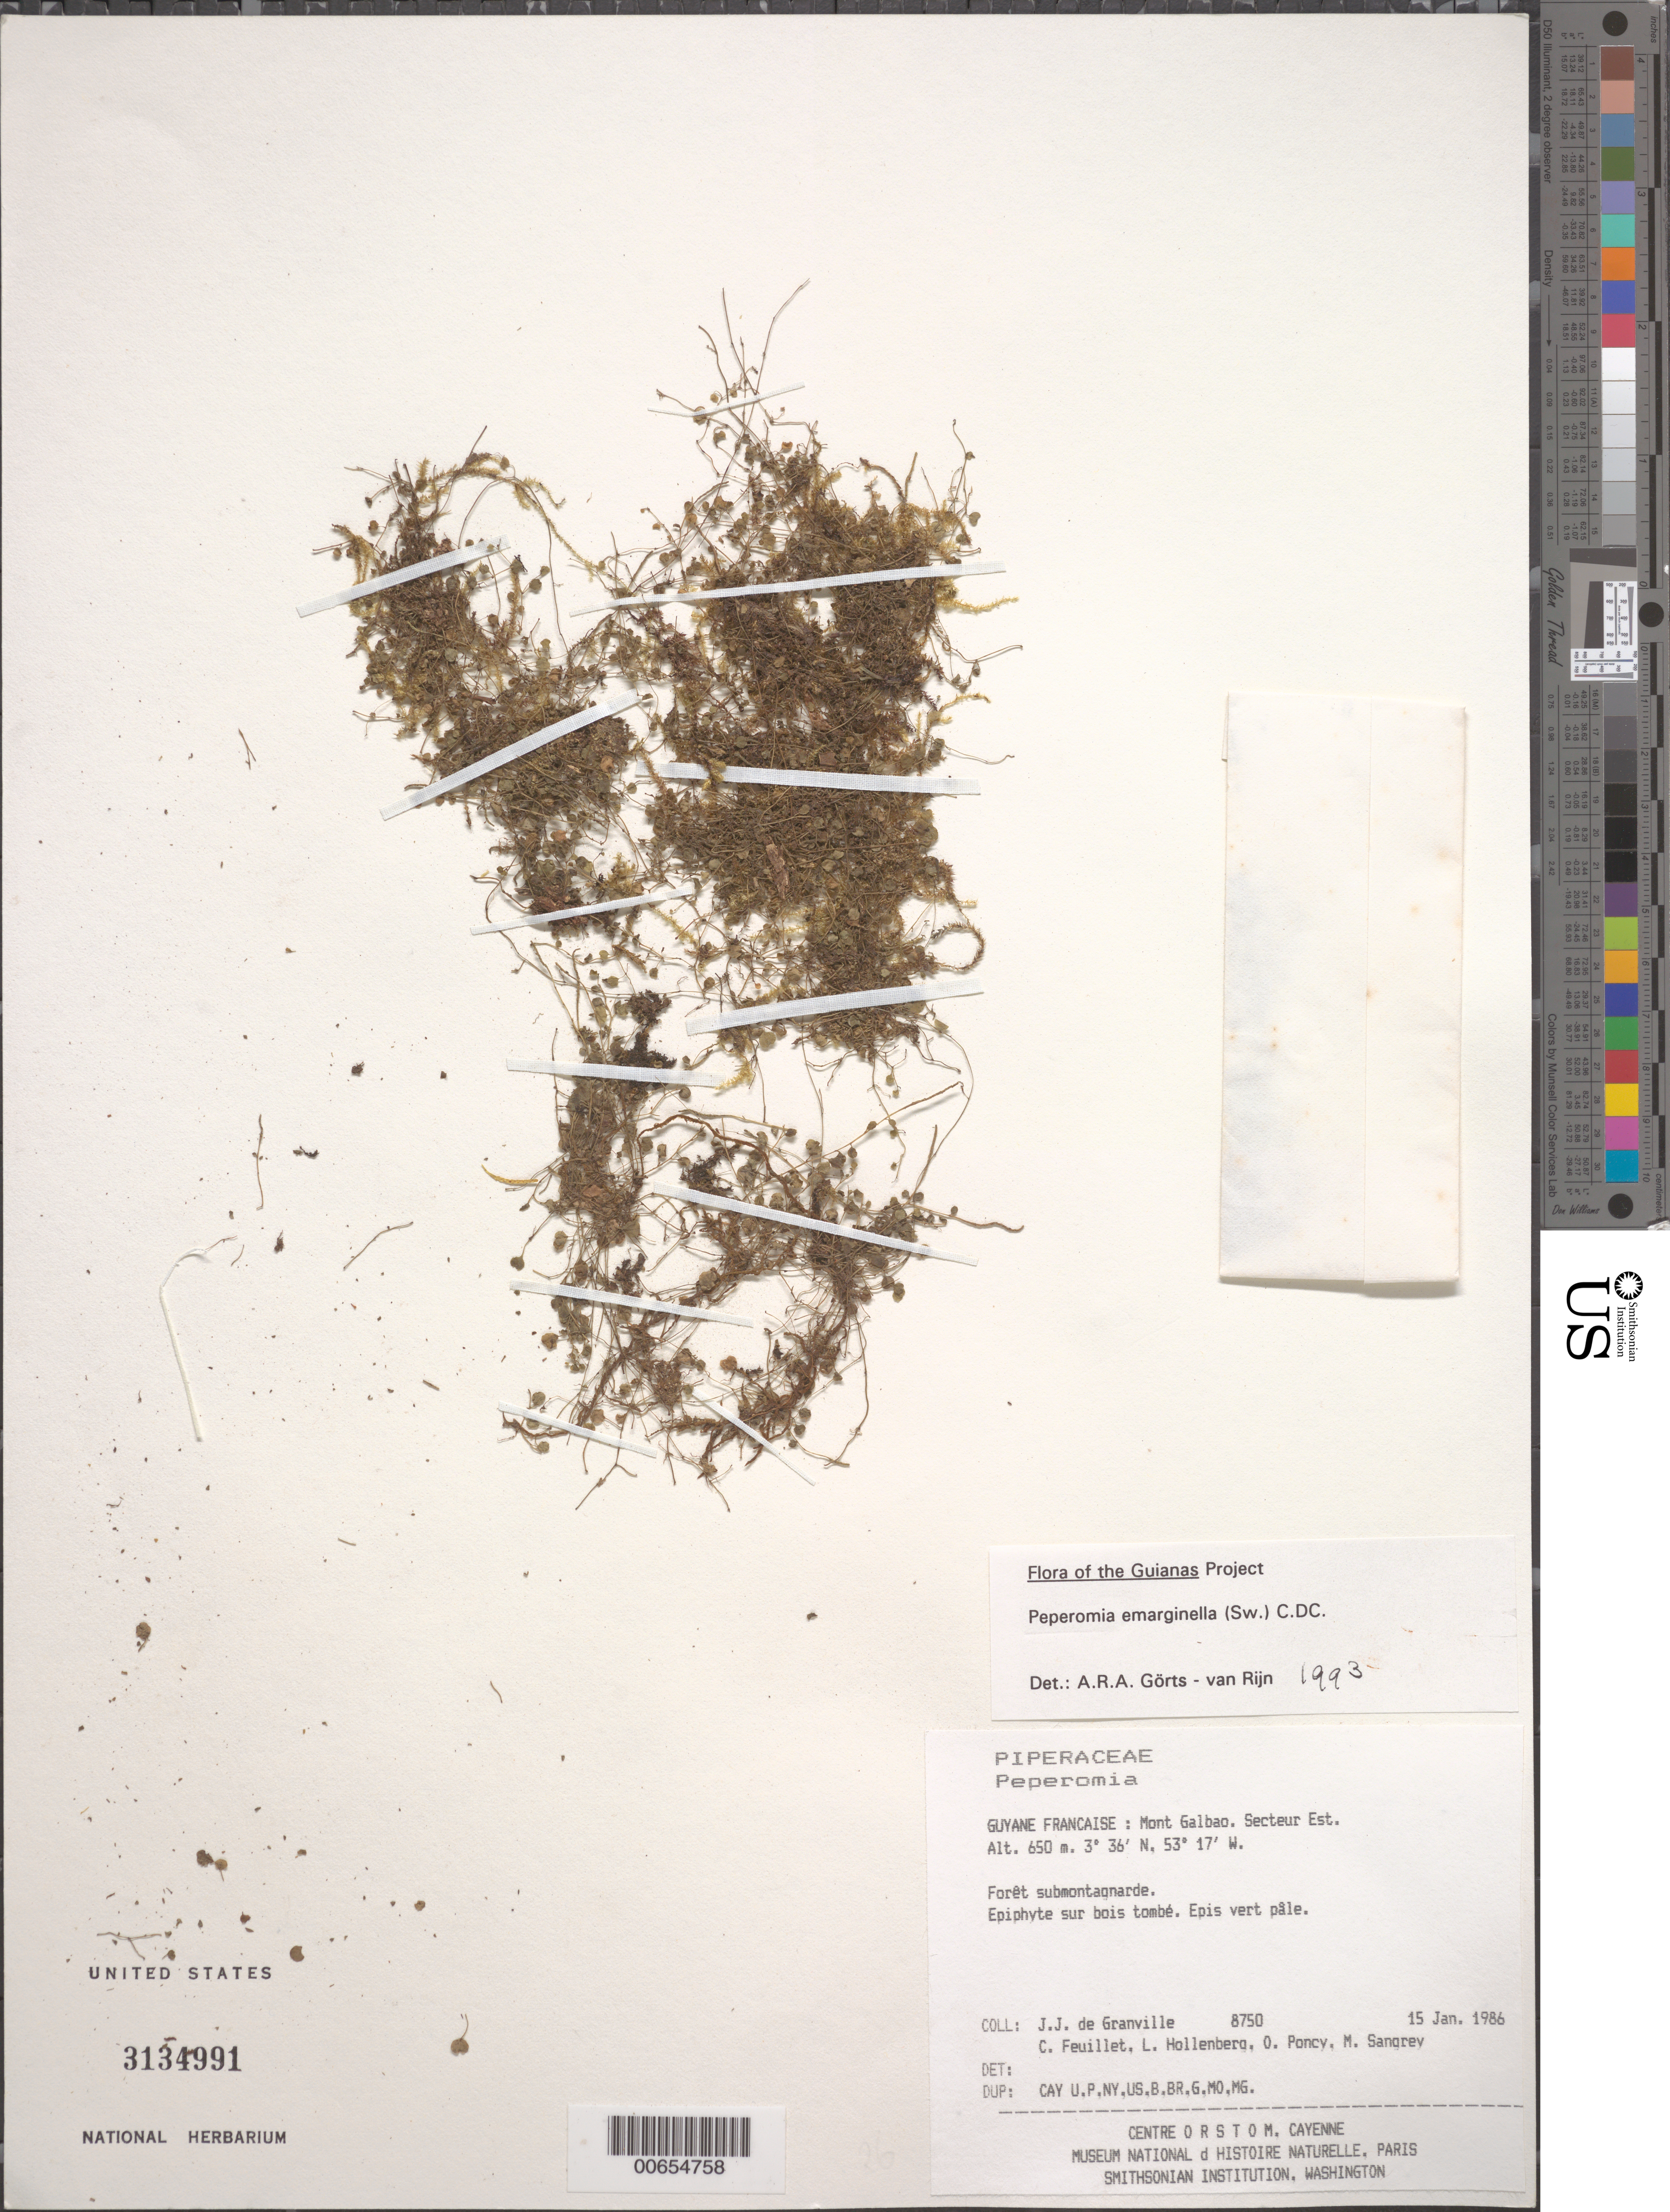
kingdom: Plantae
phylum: Tracheophyta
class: Magnoliopsida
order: Piperales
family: Piperaceae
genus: Peperomia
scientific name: Peperomia emarginella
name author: (Sw. ex Wikstr.) C. DC.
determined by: Görts-van Rijn, A. R. A.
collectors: J.-J. de Granville, C. Feuillet, L. Hollenberg, O. Poncy & M. S. Sangrey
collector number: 8750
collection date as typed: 15-Jan-86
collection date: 1986-01-15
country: French Guiana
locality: Mont Galbao. Secteur Est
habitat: Forêt submontagnarde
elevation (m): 650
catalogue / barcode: US 3134991